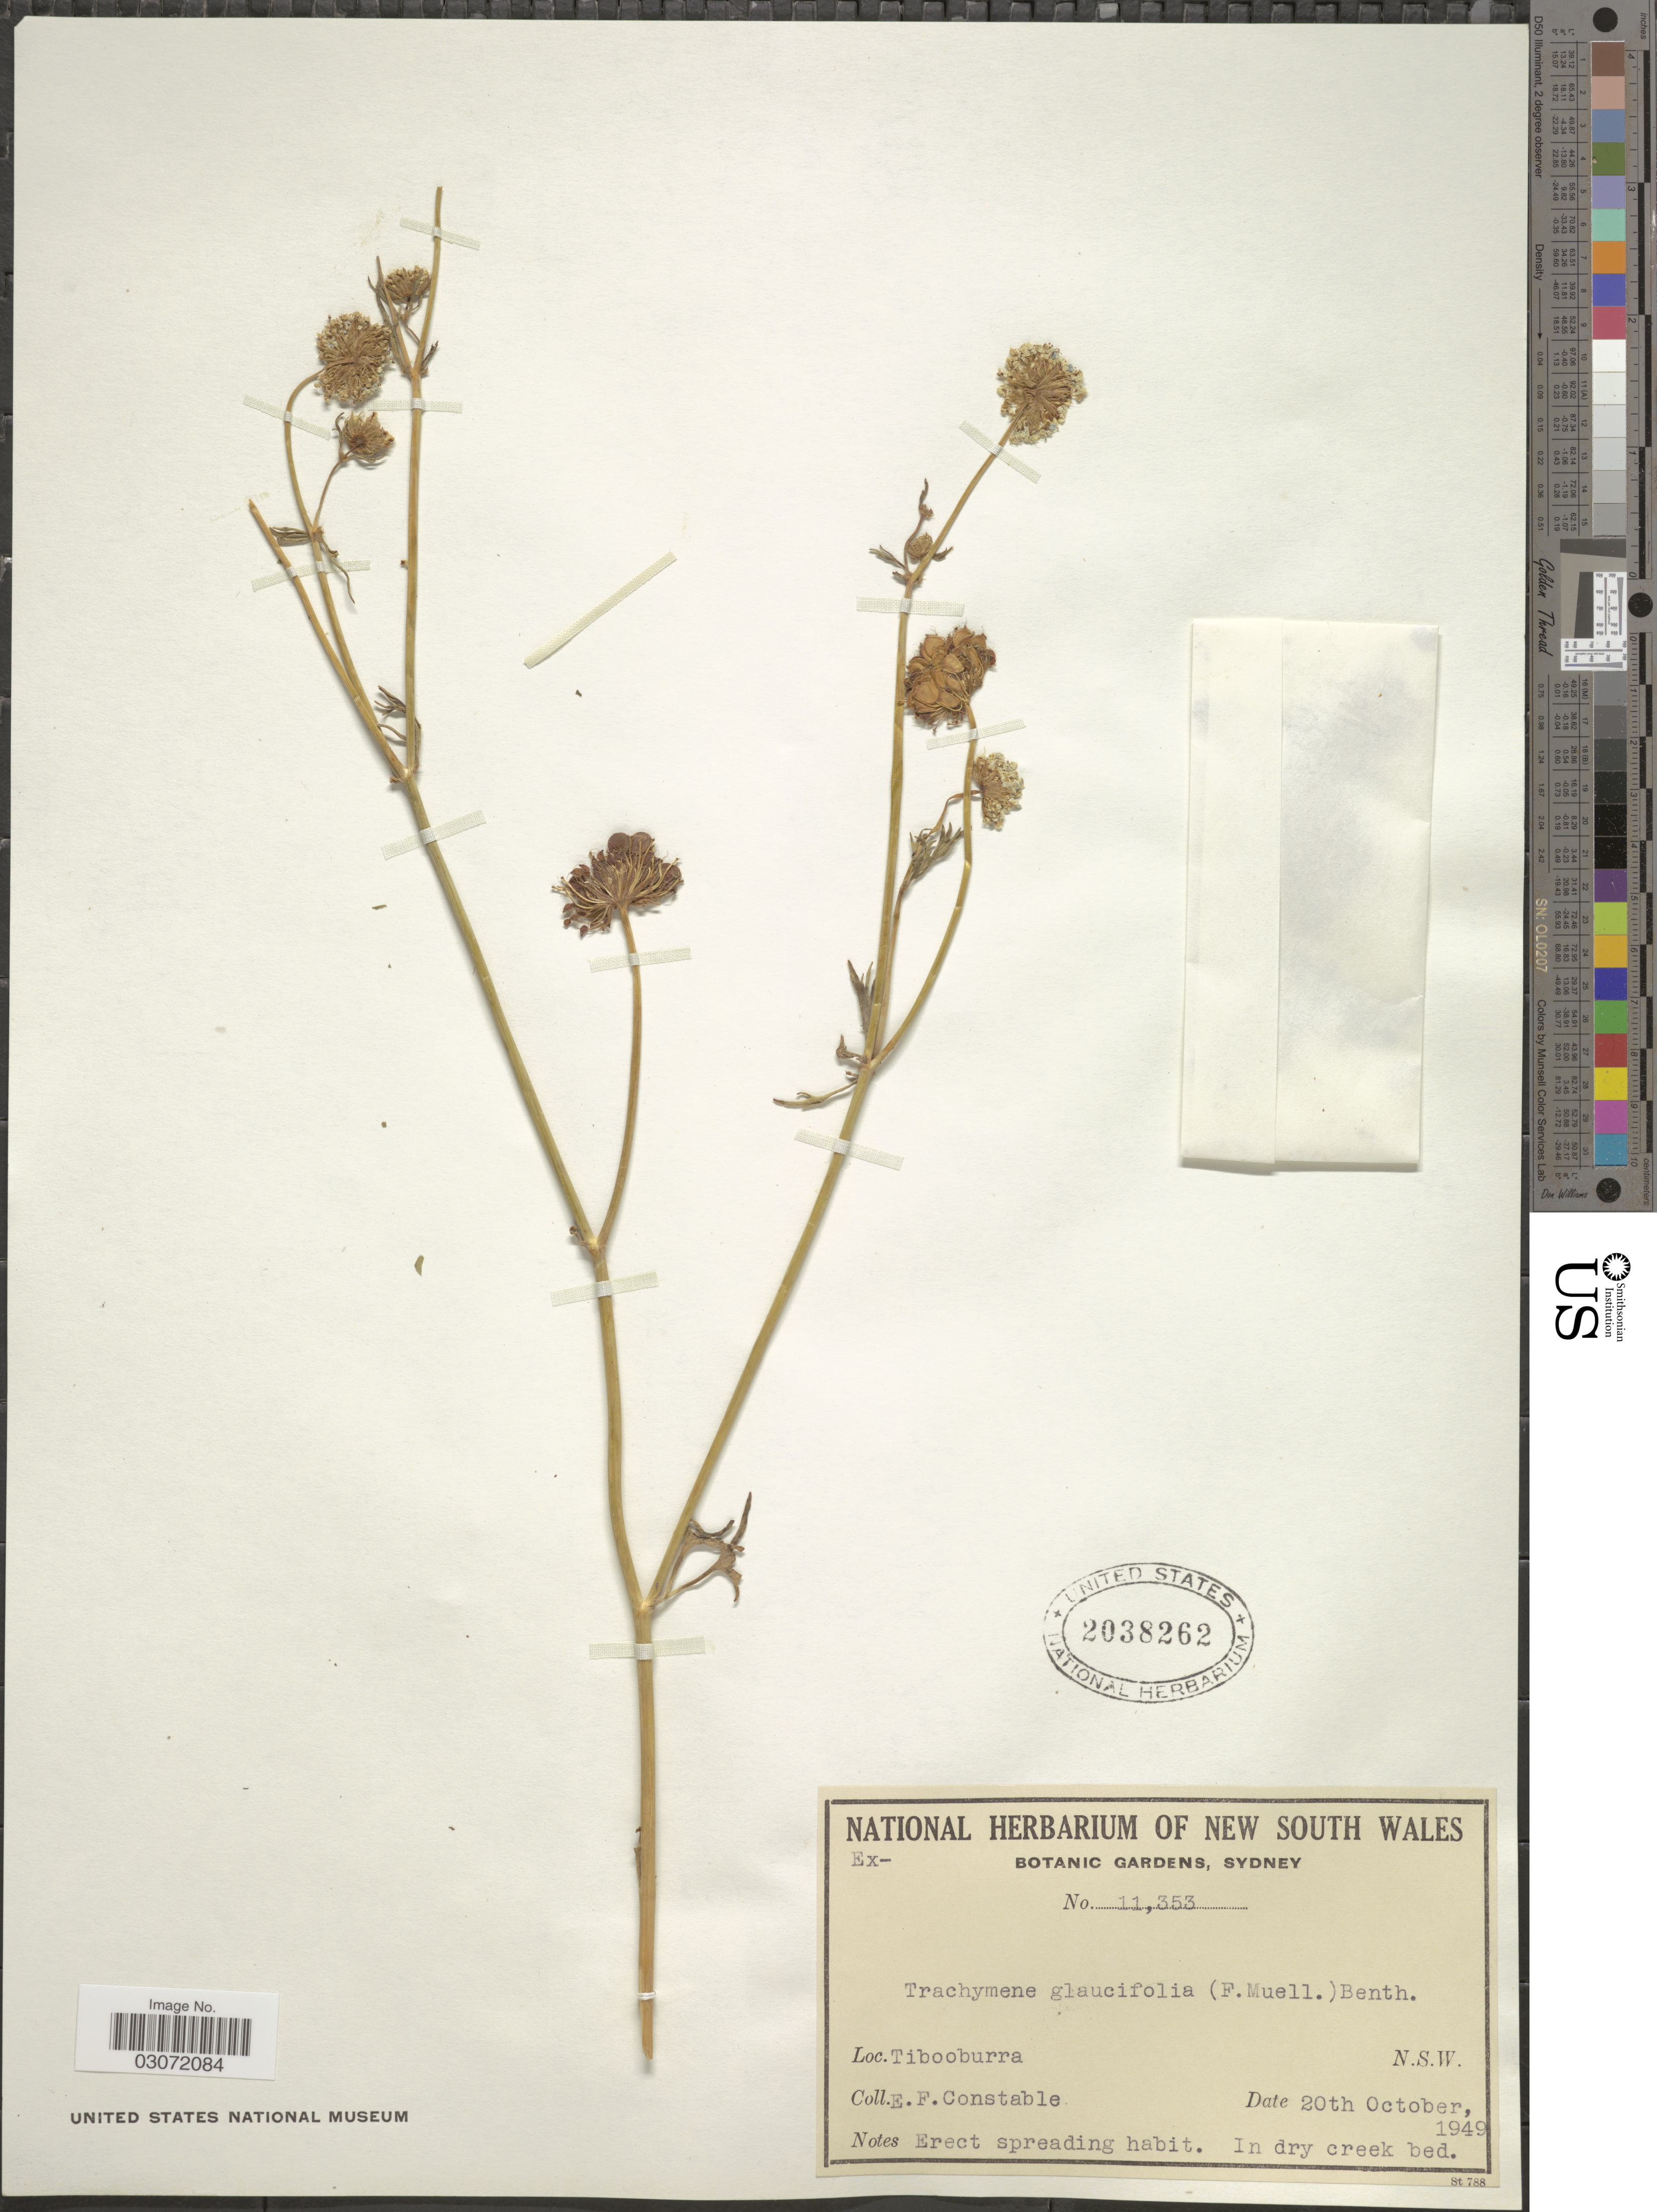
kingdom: Plantae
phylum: Tracheophyta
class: Magnoliopsida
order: Apiales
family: Araliaceae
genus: Trachymene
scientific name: Trachymene glaucifolia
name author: Benth.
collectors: E. F. Constable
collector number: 11353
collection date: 1949-10-20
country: Australia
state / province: New South Wales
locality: Tibboburra N.S.W.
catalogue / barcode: US 2038262